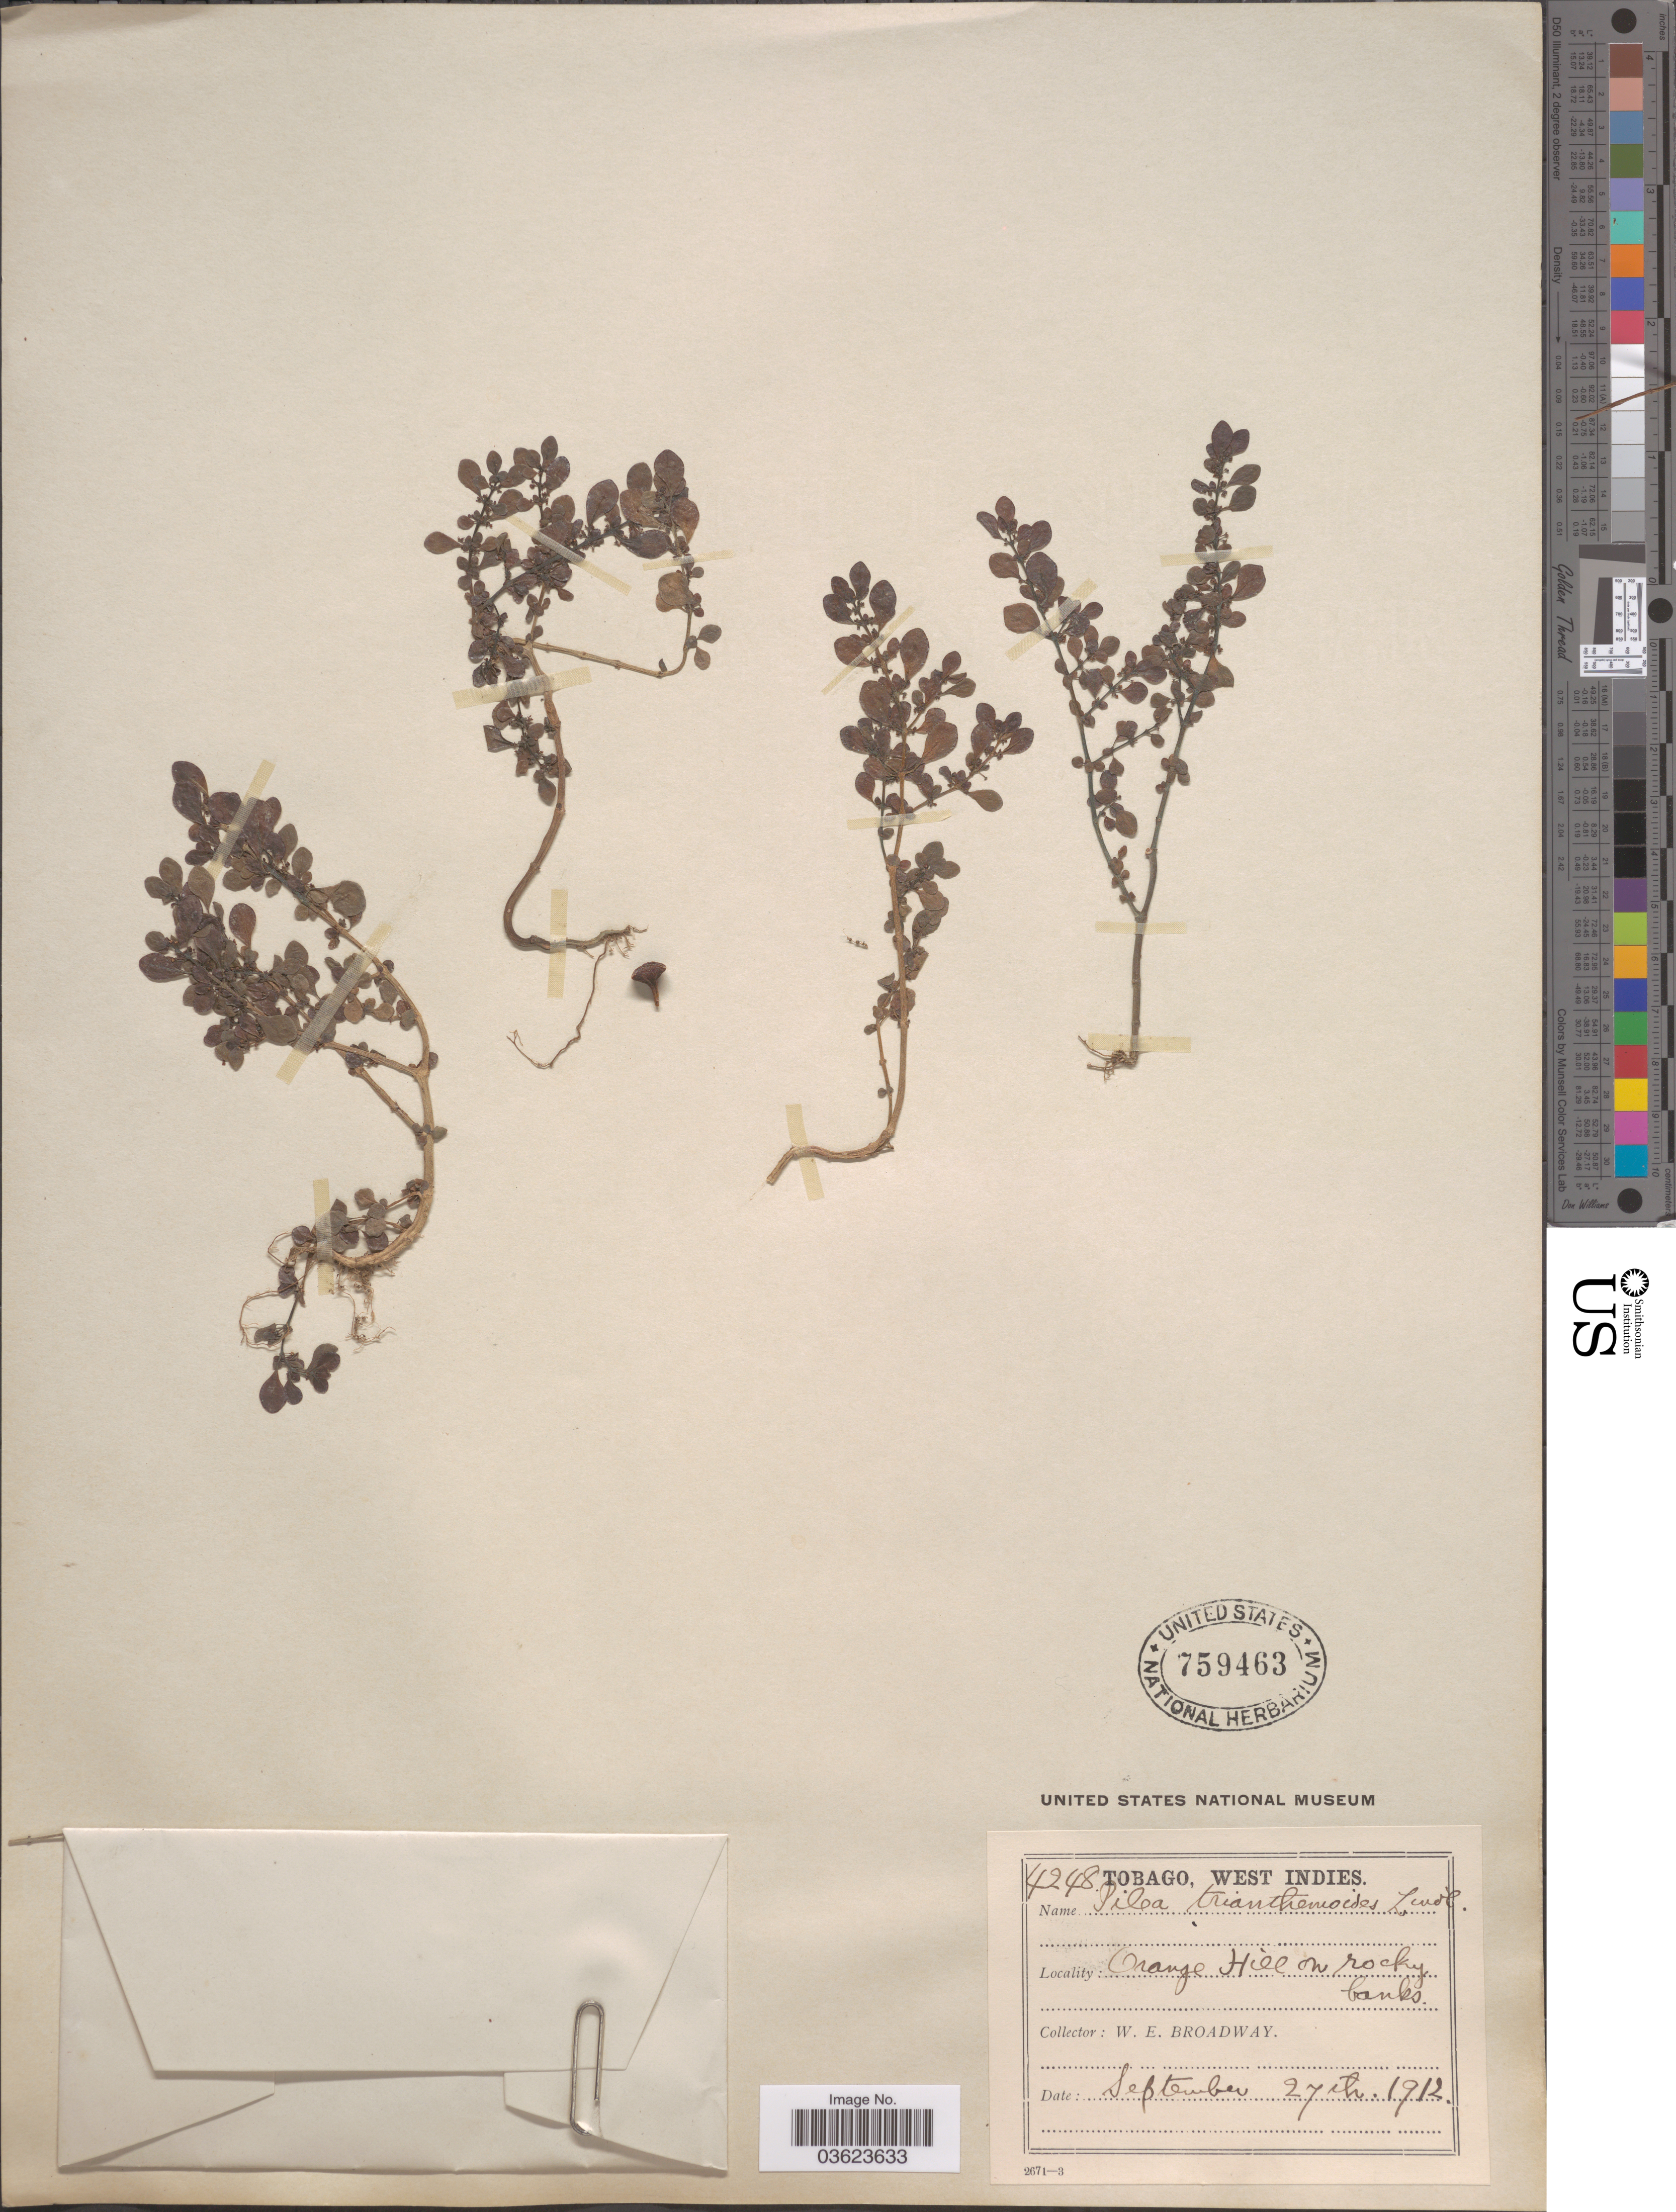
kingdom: Plantae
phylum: Tracheophyta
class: Magnoliopsida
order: Rosales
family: Urticaceae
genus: Pilea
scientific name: Pilea trianthemoides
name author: (Sw.) Lindl.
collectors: W. E. Broadway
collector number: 4248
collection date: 1912-09-27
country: Trinidad and Tobago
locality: Tobago. Orange Hill on rocky banks.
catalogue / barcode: US 759463